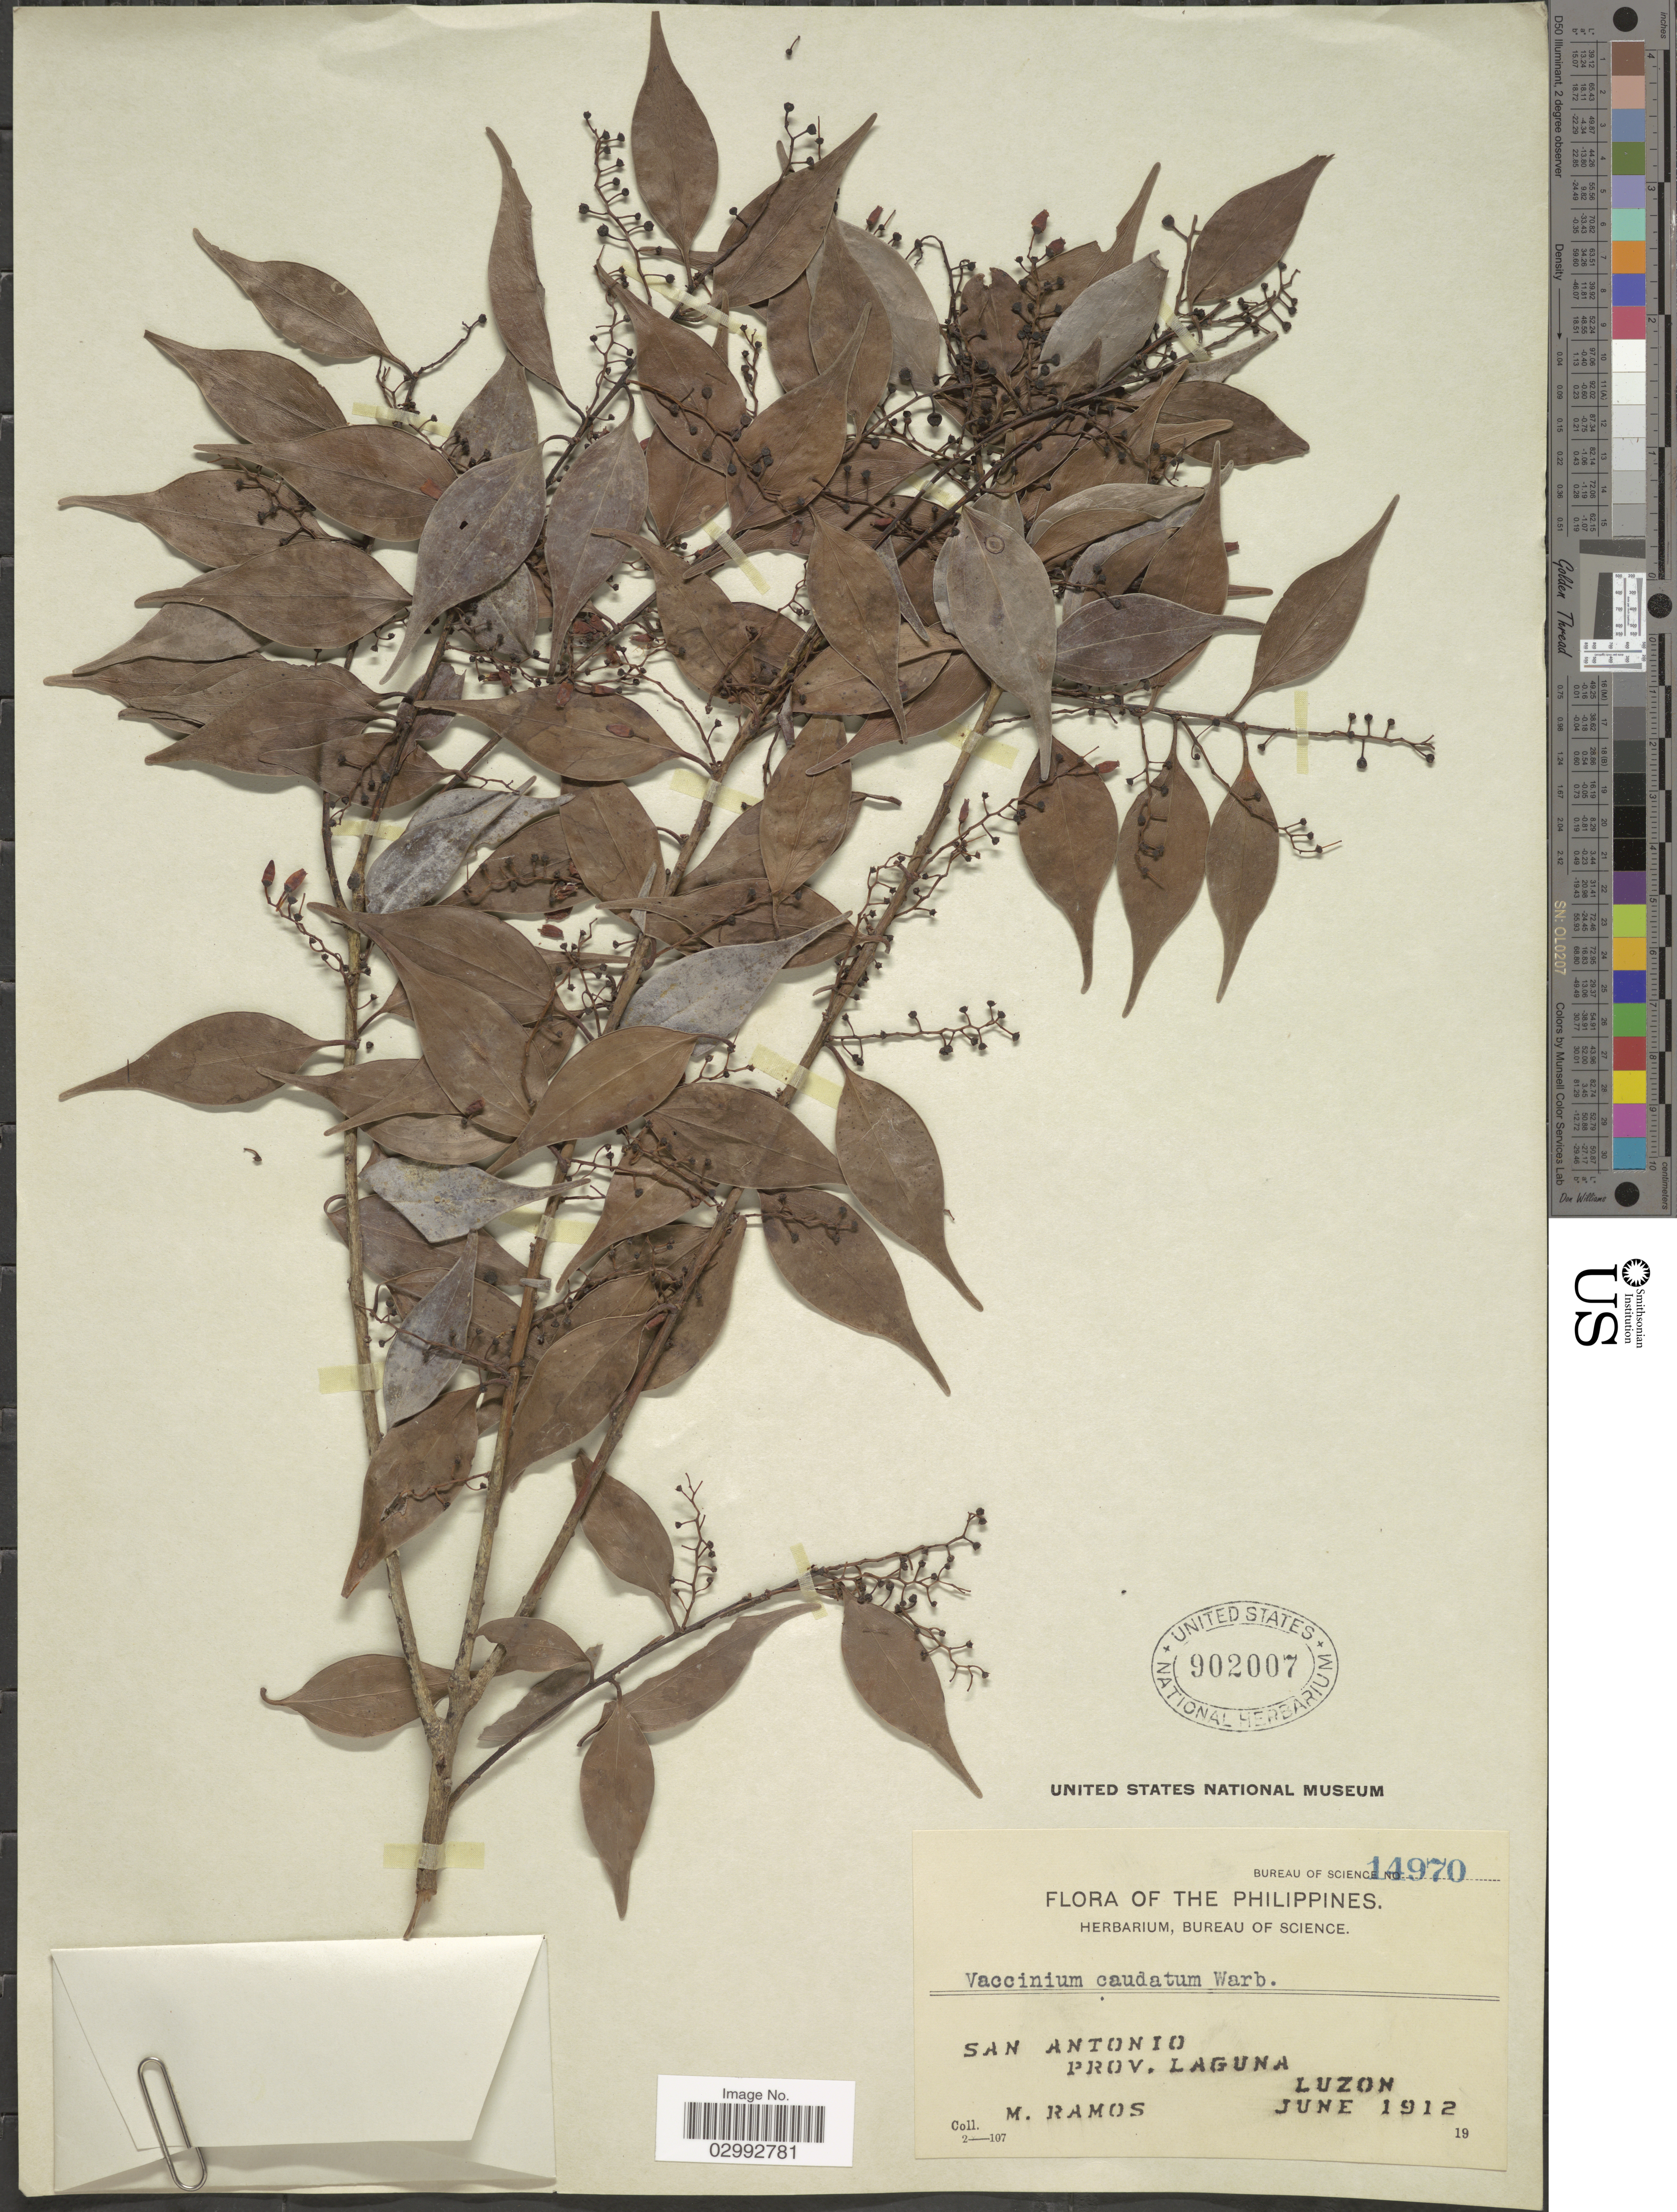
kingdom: Plantae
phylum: Tracheophyta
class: Magnoliopsida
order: Ericales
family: Ericaceae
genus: Vaccinium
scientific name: Vaccinium caudatum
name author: Warb.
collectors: M. Ramos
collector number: Bureau of Science 14970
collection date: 1912-06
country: Philippines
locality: San Antonio, Prov. Laguna, Luzon.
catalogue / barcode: US 902007